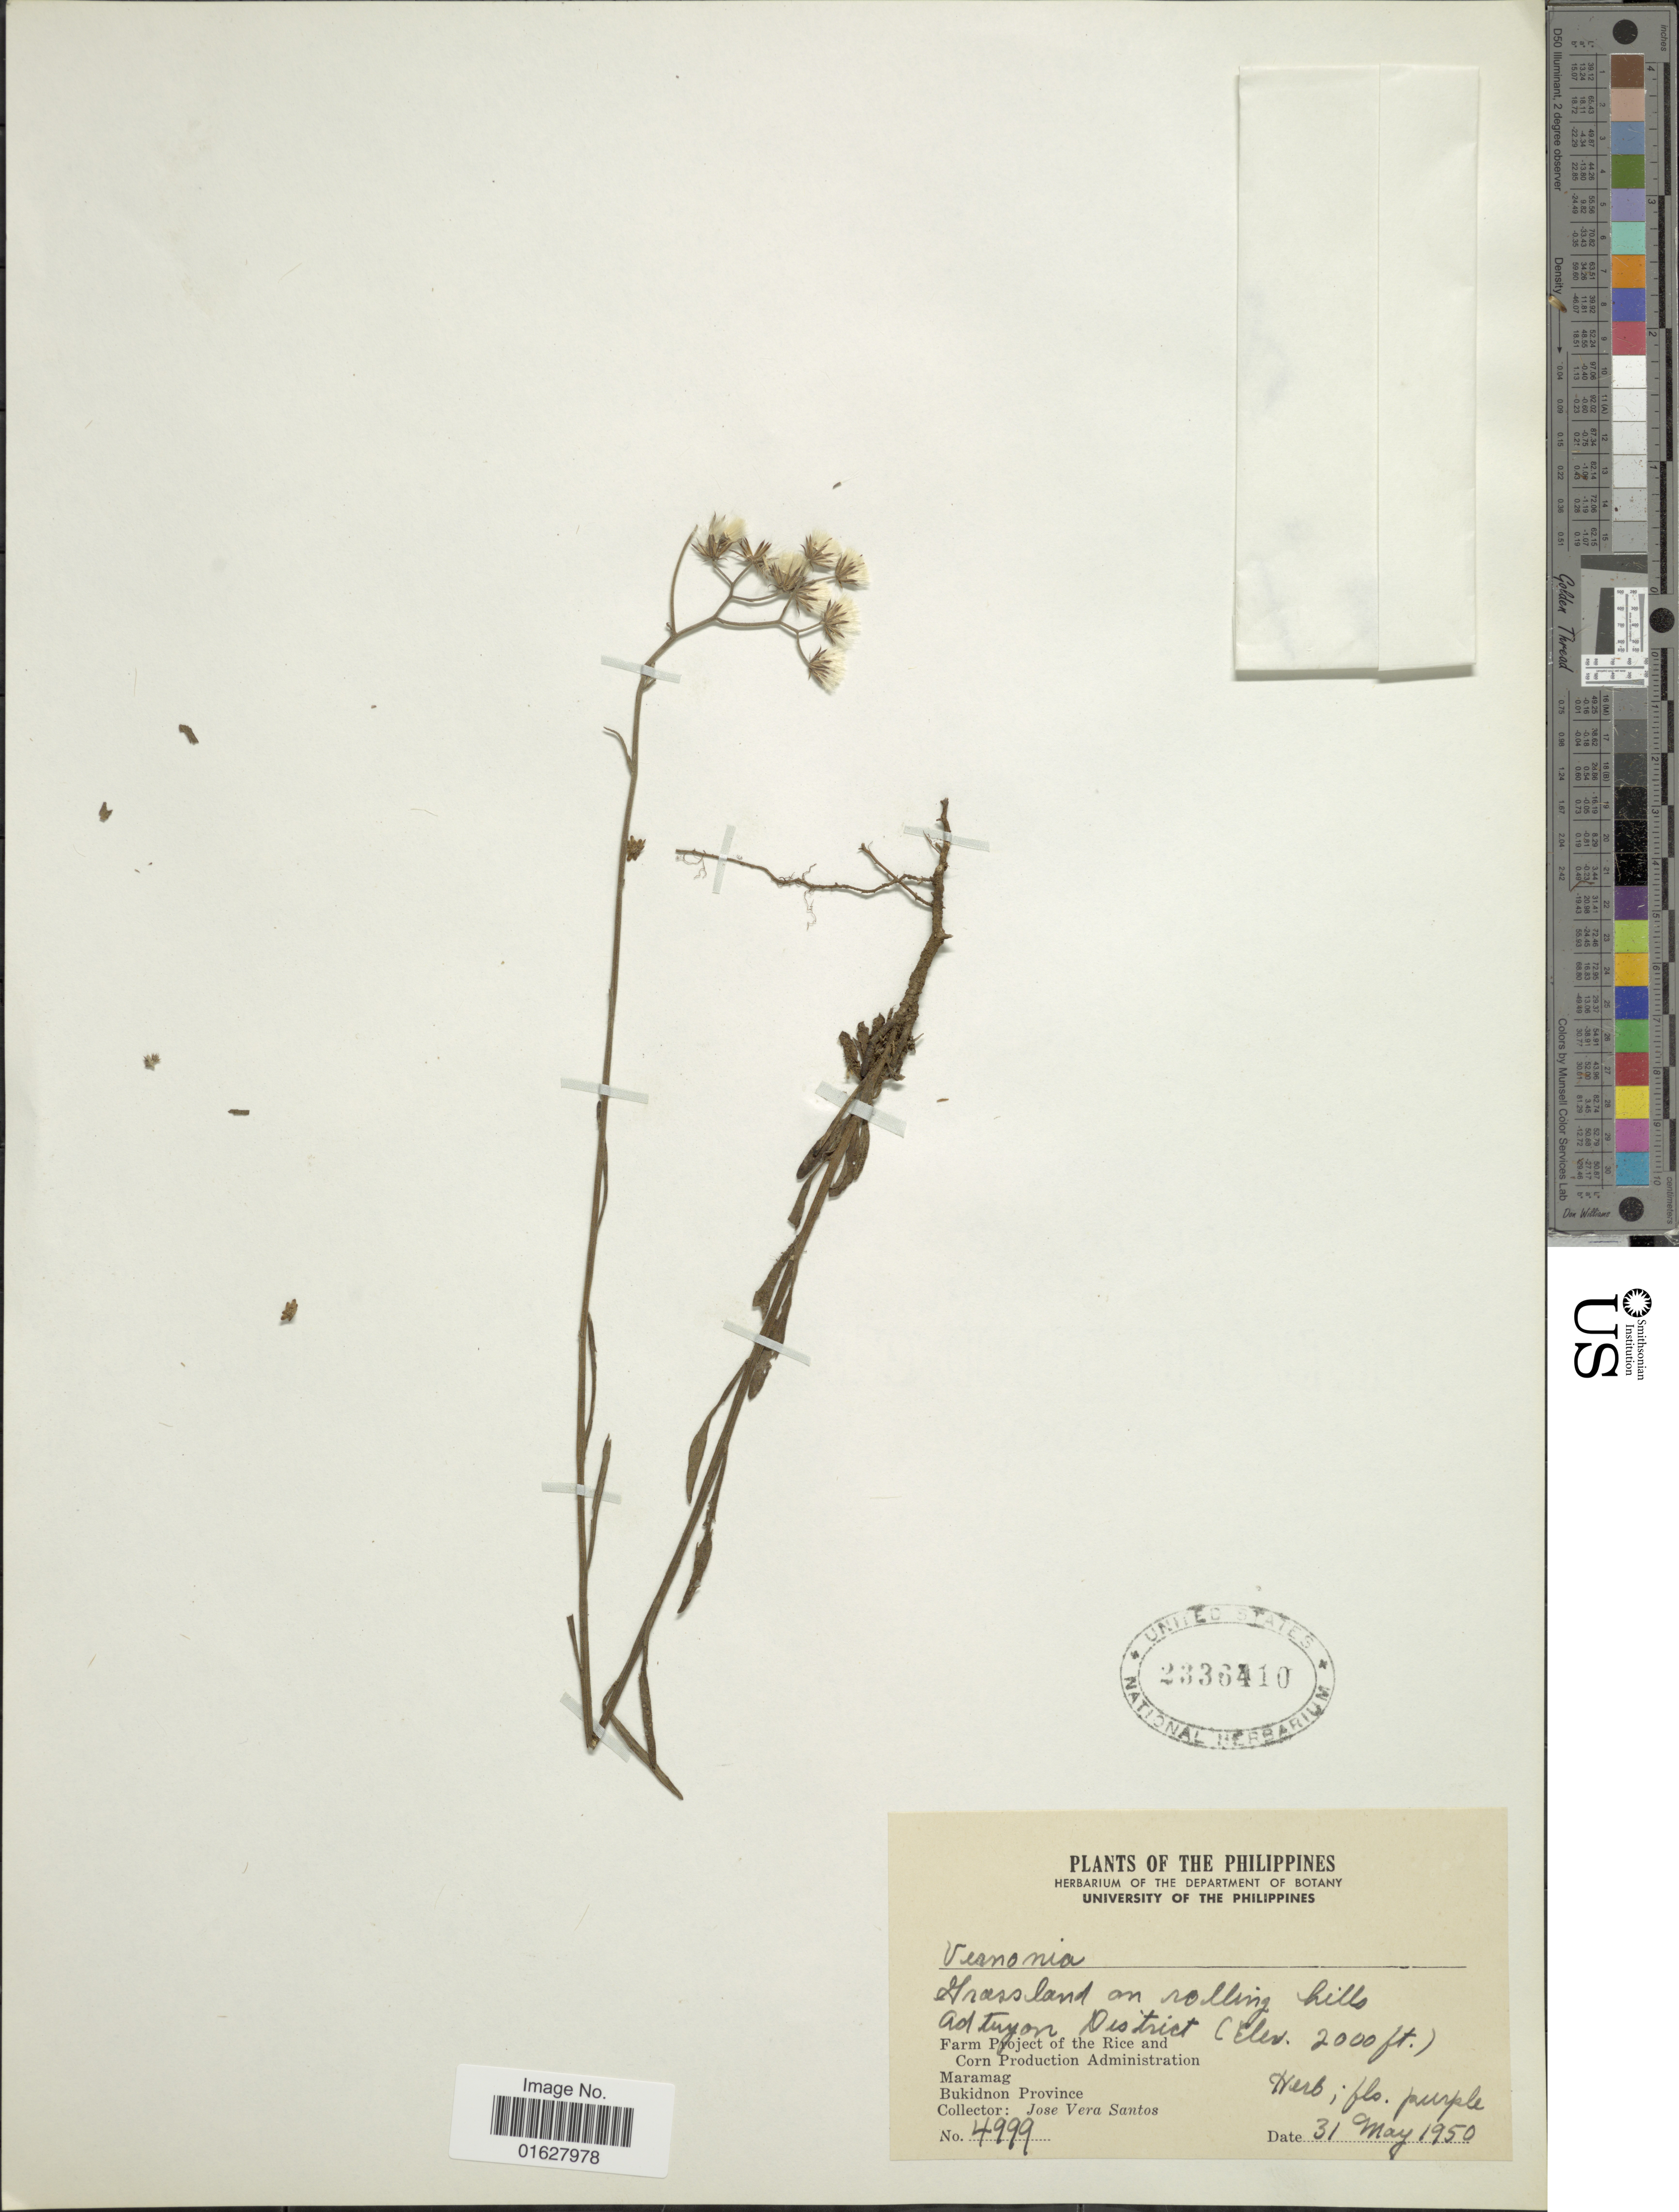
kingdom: Plantae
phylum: Tracheophyta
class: Magnoliopsida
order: Asterales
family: Asteraceae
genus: Vernonia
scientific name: Vernonia sp.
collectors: J. V. Santos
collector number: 4999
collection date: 1950-05-31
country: Philippines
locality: The Philippines. Grassland on rolling hills. ad tuyon District. Farm Project of the Rice ad Corn Production Administration. Maramag. Bukidnon Province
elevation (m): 610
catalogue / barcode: US 2336410